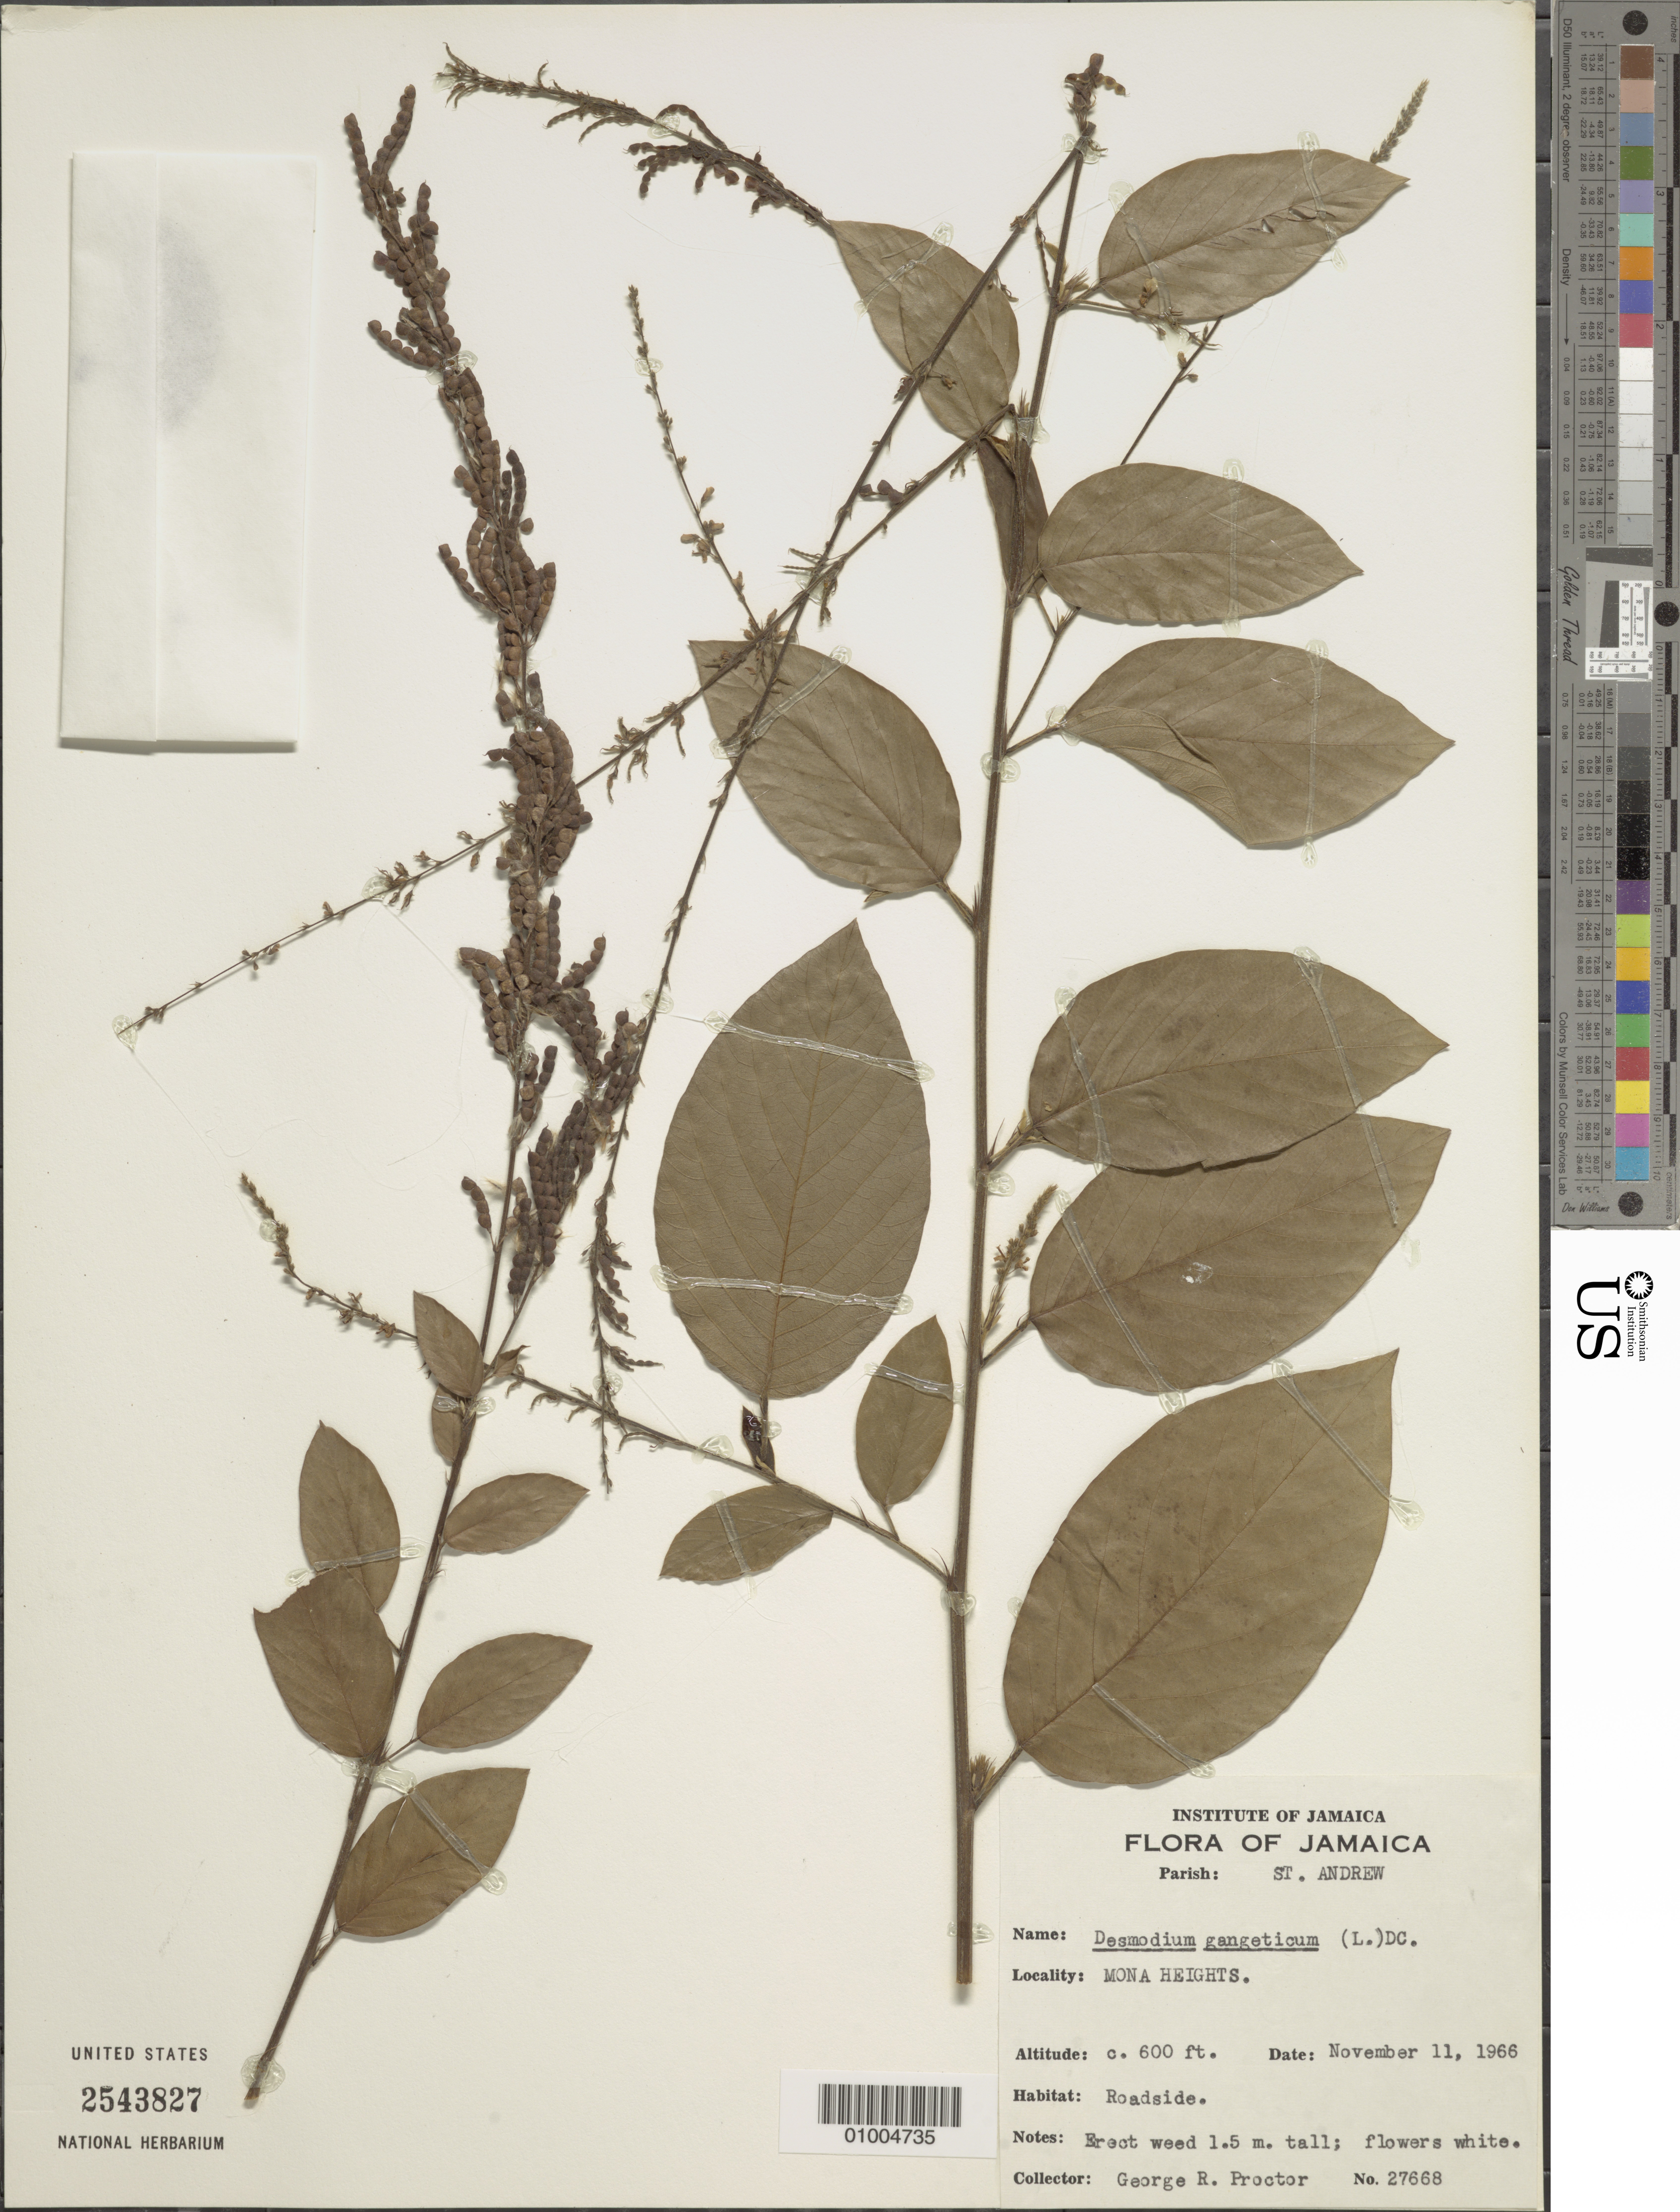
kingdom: Plantae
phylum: Tracheophyta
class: Magnoliopsida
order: Fabales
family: Fabaceae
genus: Desmodium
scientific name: Desmodium gangeticum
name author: (L.) DC.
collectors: G. R. Proctor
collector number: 27668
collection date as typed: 11 Nov 1966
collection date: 1966-11-11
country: Jamaica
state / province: Saint Andrew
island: Jamaica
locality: Roadside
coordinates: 0 N, 0 E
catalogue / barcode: US 2543827